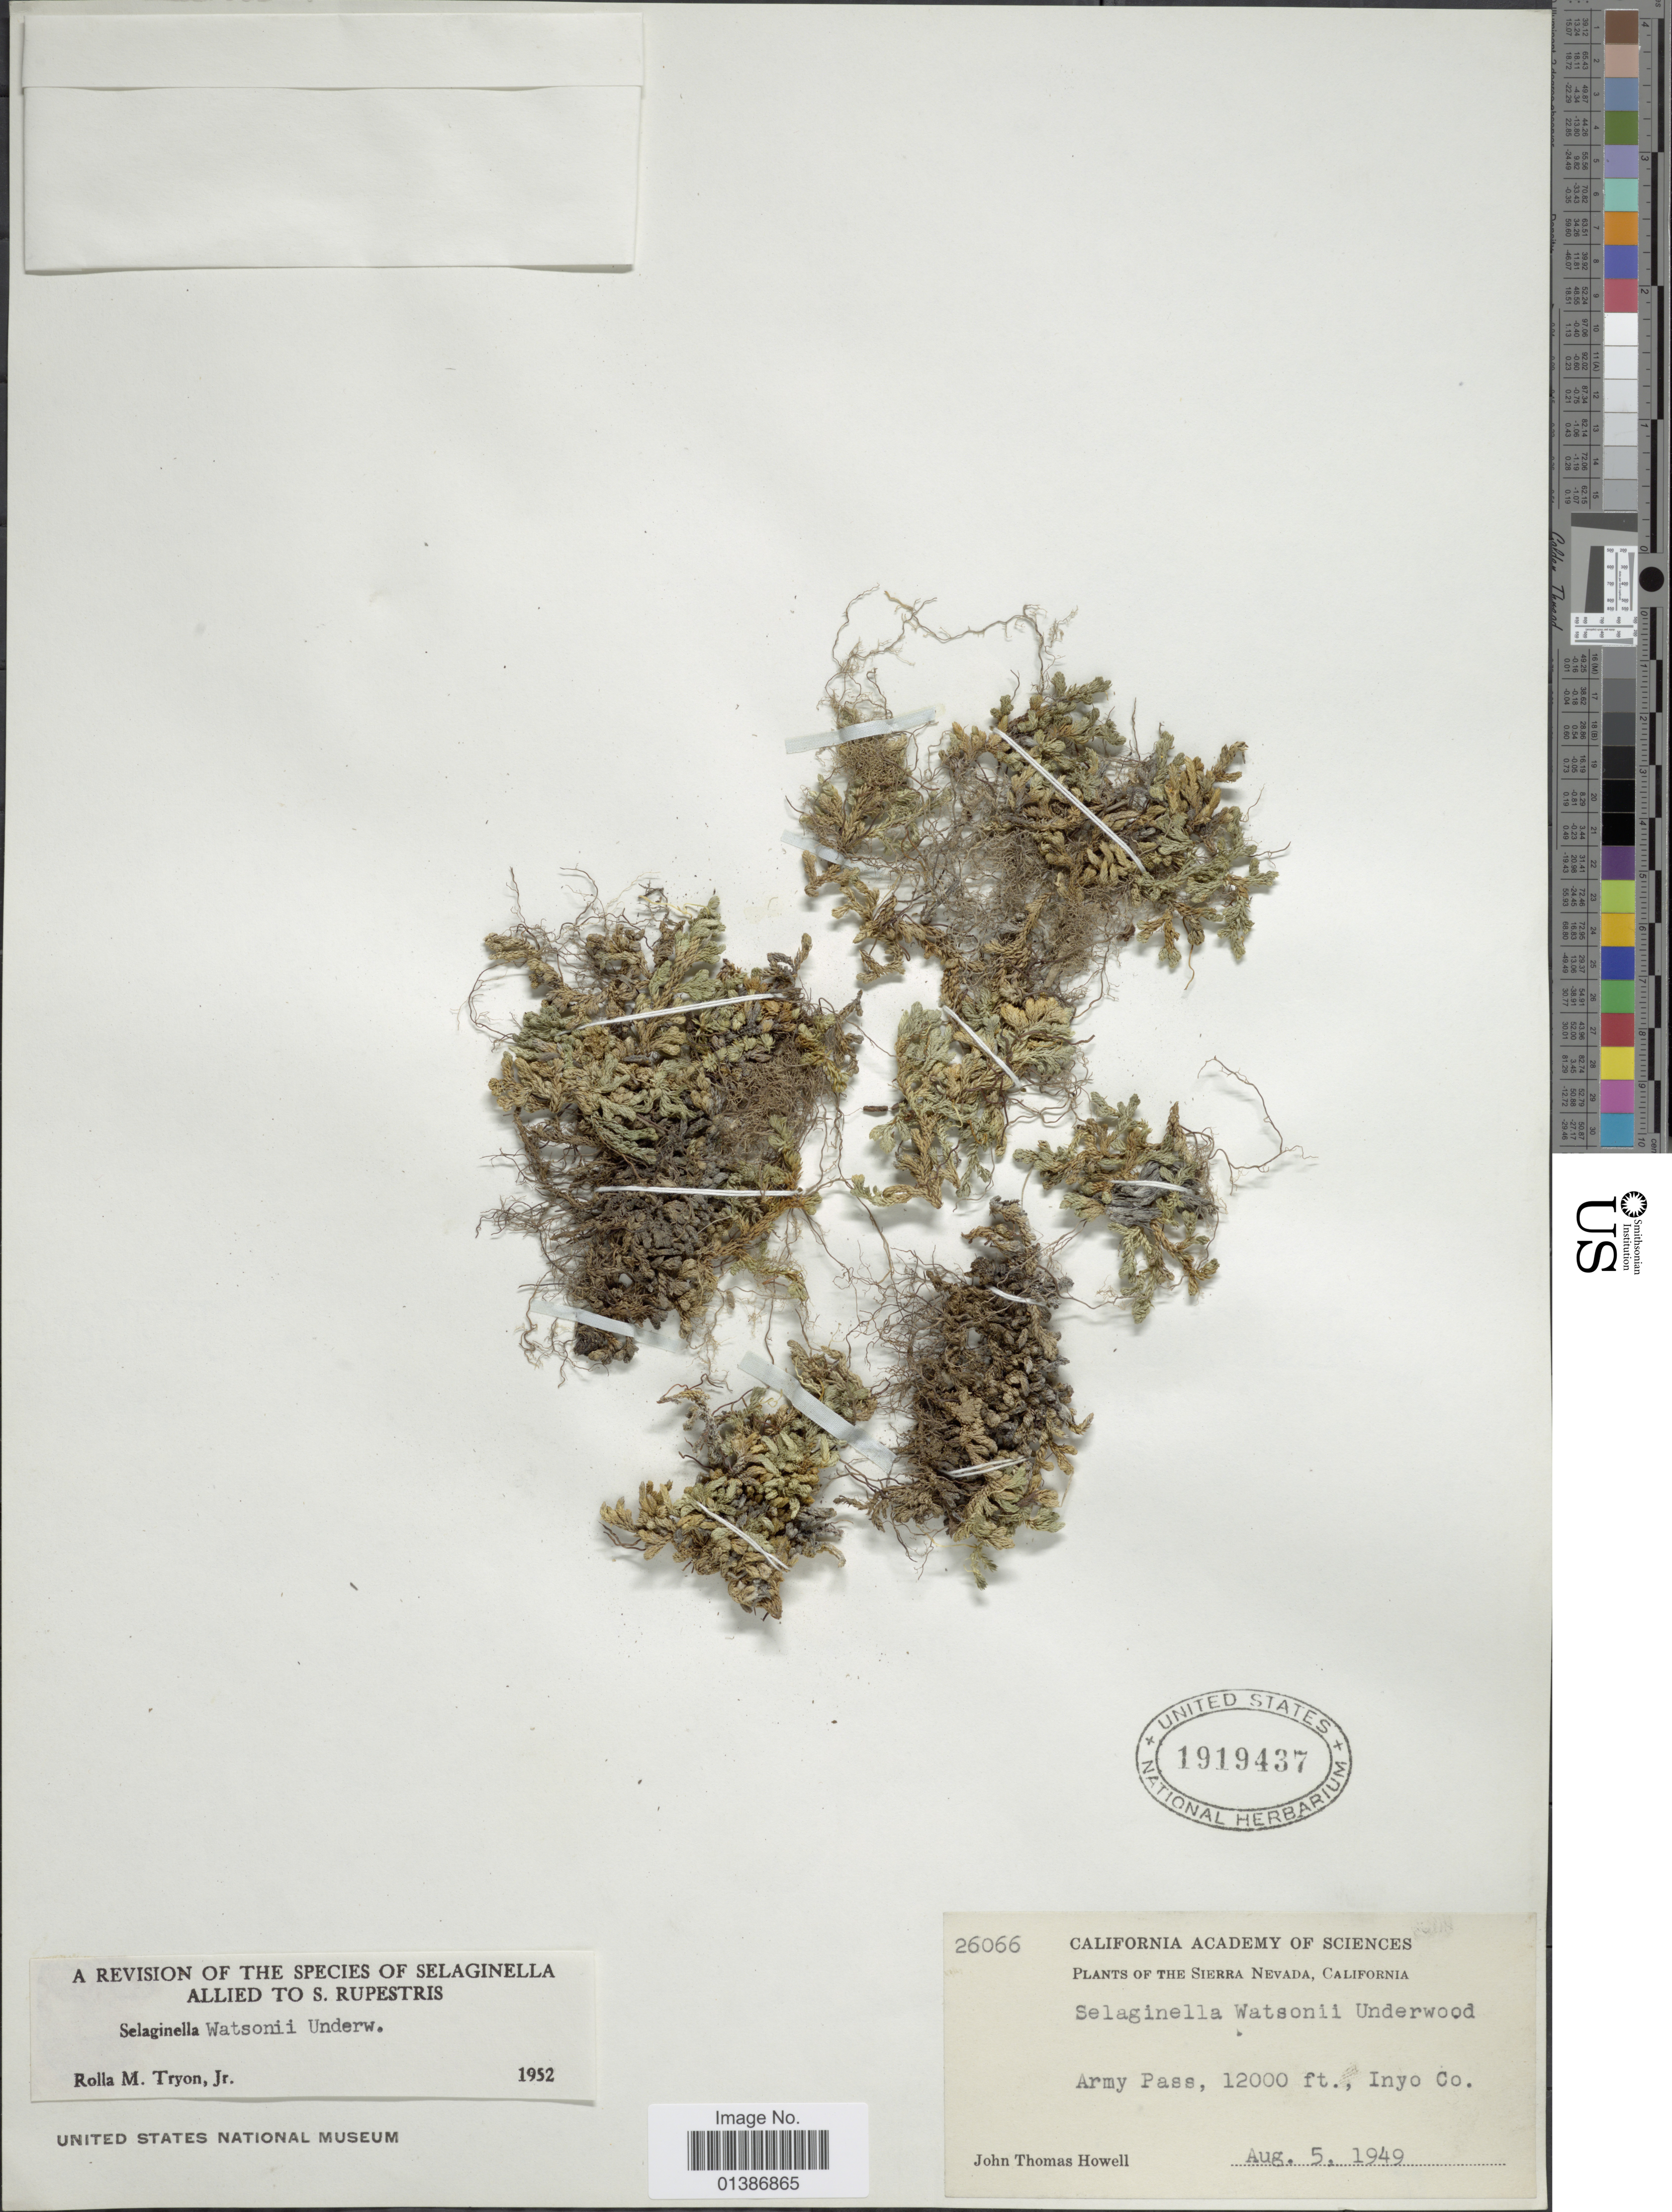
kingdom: Plantae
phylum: Tracheophyta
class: Lycopodiopsida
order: Selaginellales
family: Selaginellaceae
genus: Selaginella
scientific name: Selaginella watsonii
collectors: J. T. Howell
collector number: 26066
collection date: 1949-08-05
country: United States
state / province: California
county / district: Inyo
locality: Sierra Nevada. Army Pass, Inyo Co.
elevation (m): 3658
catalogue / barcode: US 1919437